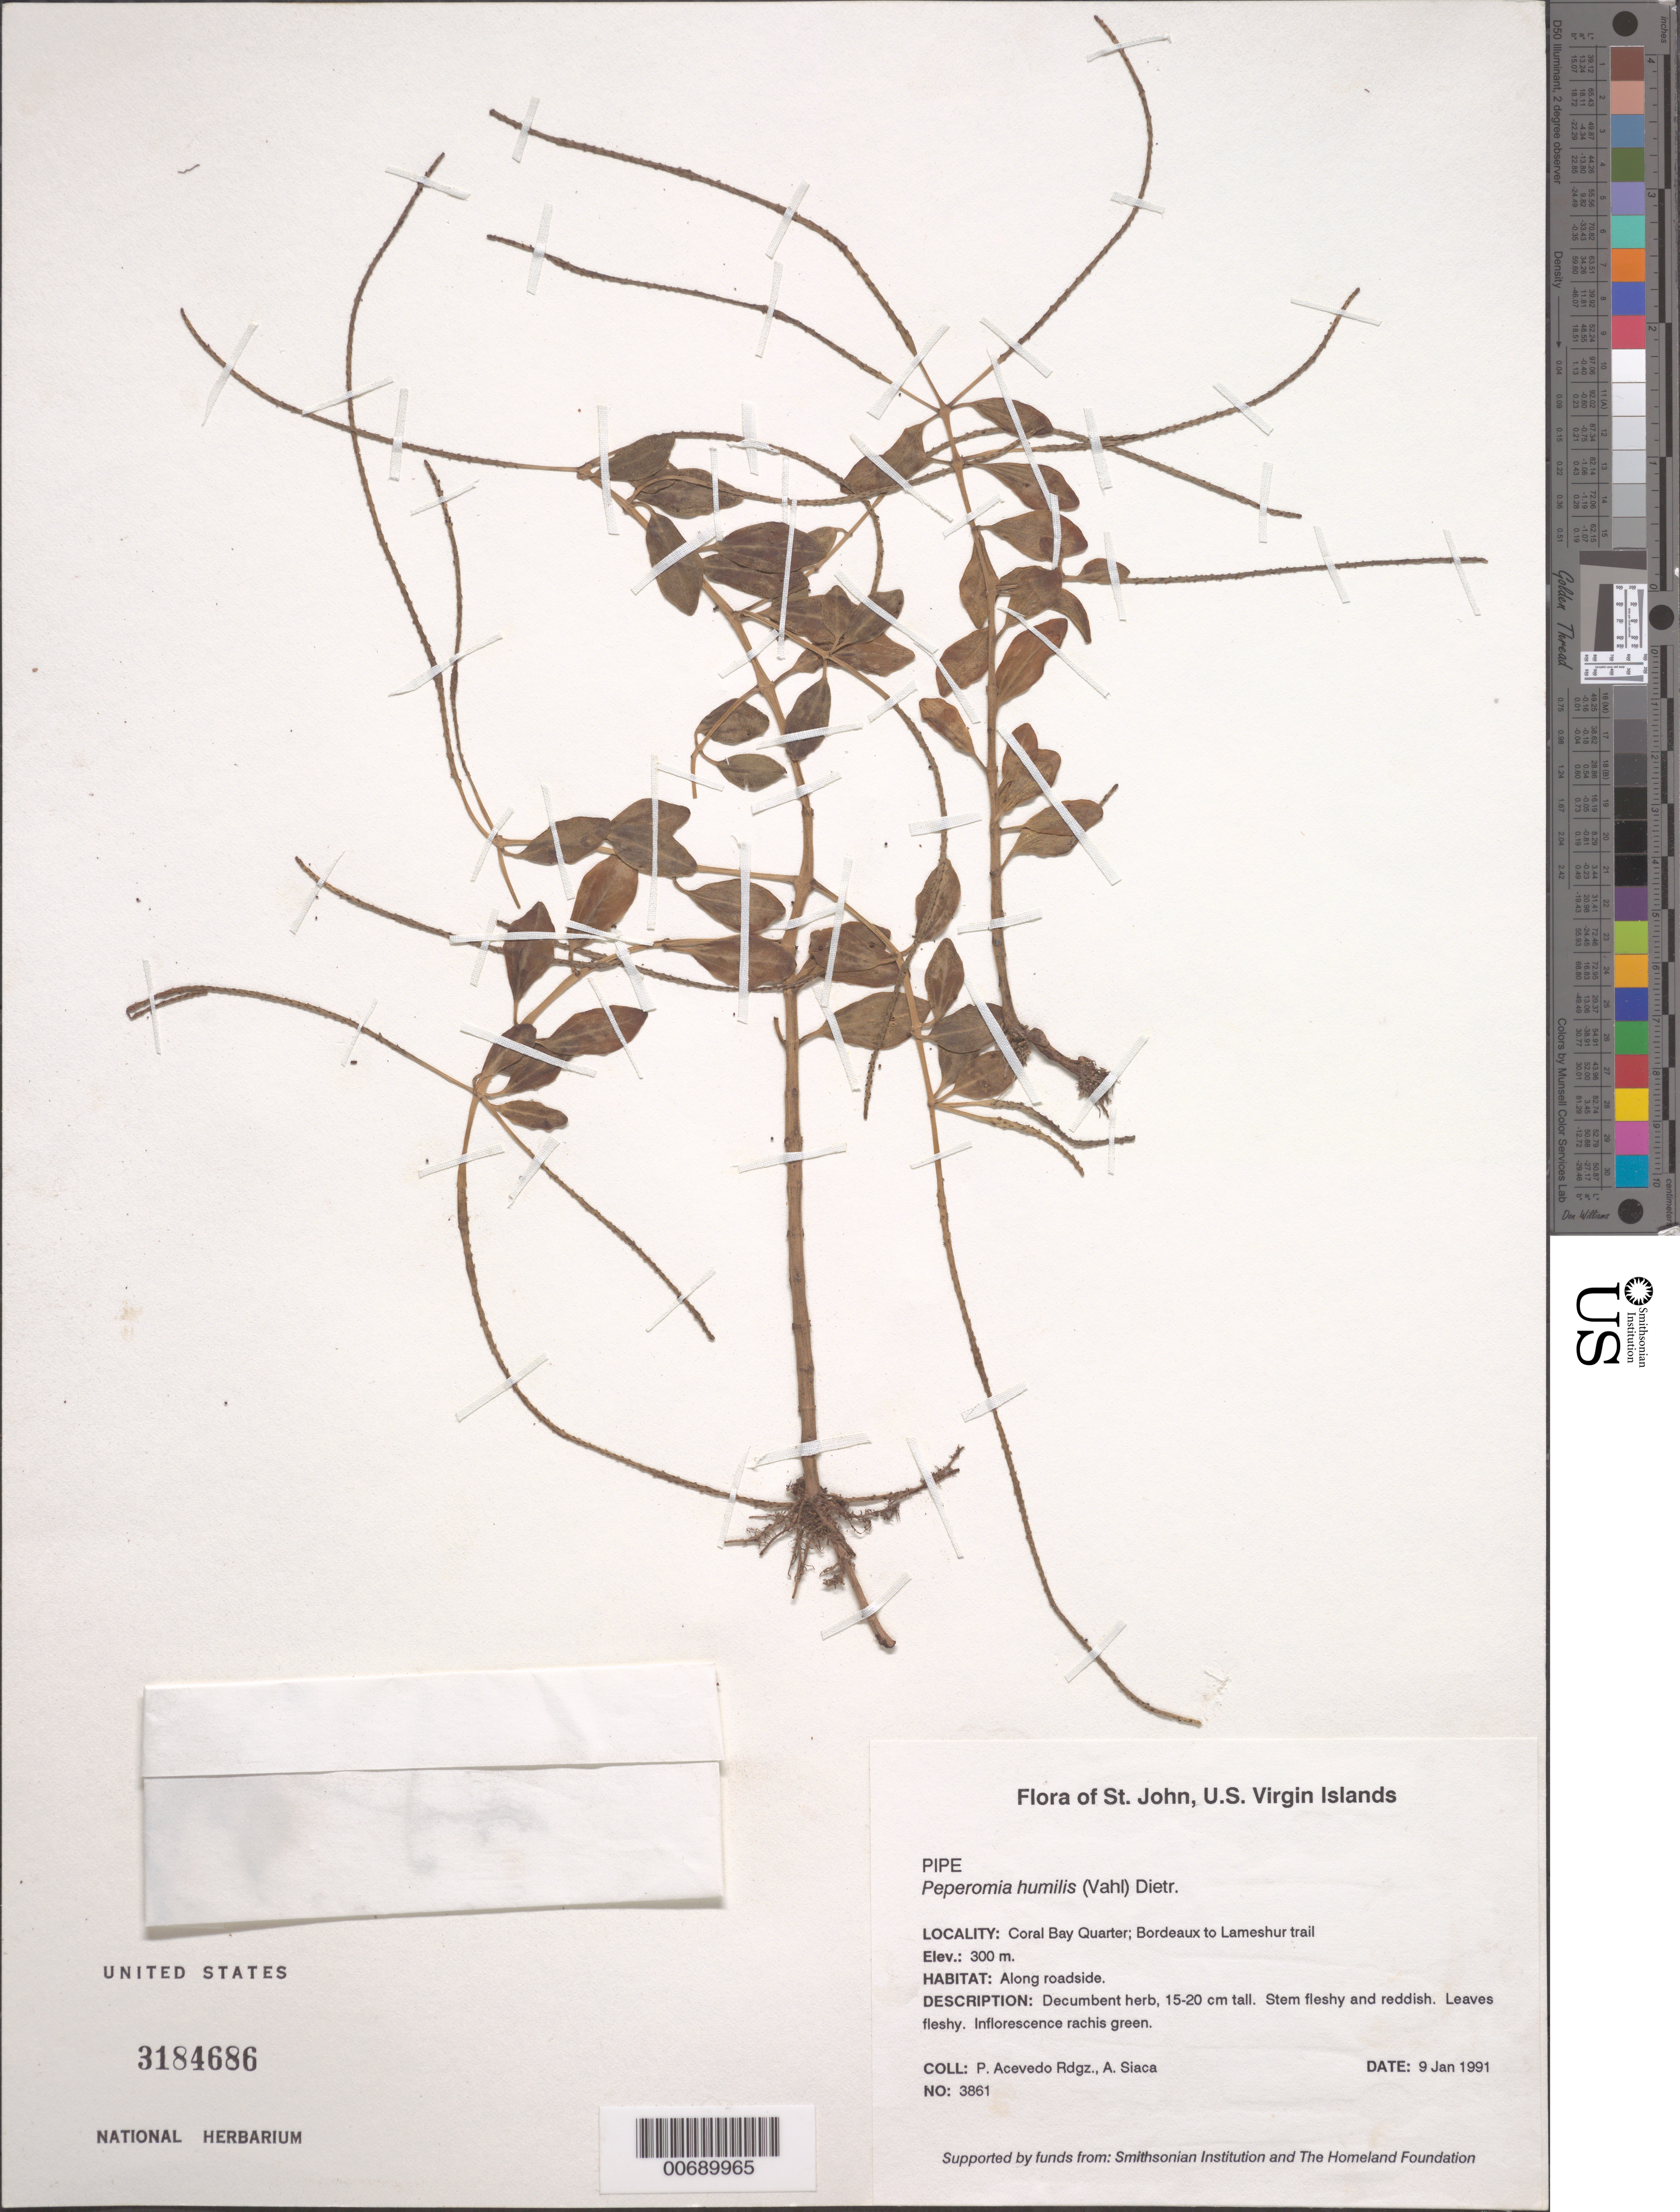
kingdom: Plantae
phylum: Tracheophyta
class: Magnoliopsida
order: Piperales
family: Piperaceae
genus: Peperomia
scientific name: Peperomia humilis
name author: (Vahl) A. Dietr.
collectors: P. Acevedo-Rodr. & A. Siaca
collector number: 3861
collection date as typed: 09 Jan 1991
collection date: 1991-01-09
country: U.S. Virgin Islands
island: St. John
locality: Coral Bay Quarter; Bordeaux to Lameshur trail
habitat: Along roadside.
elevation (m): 300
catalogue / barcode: US 3184686